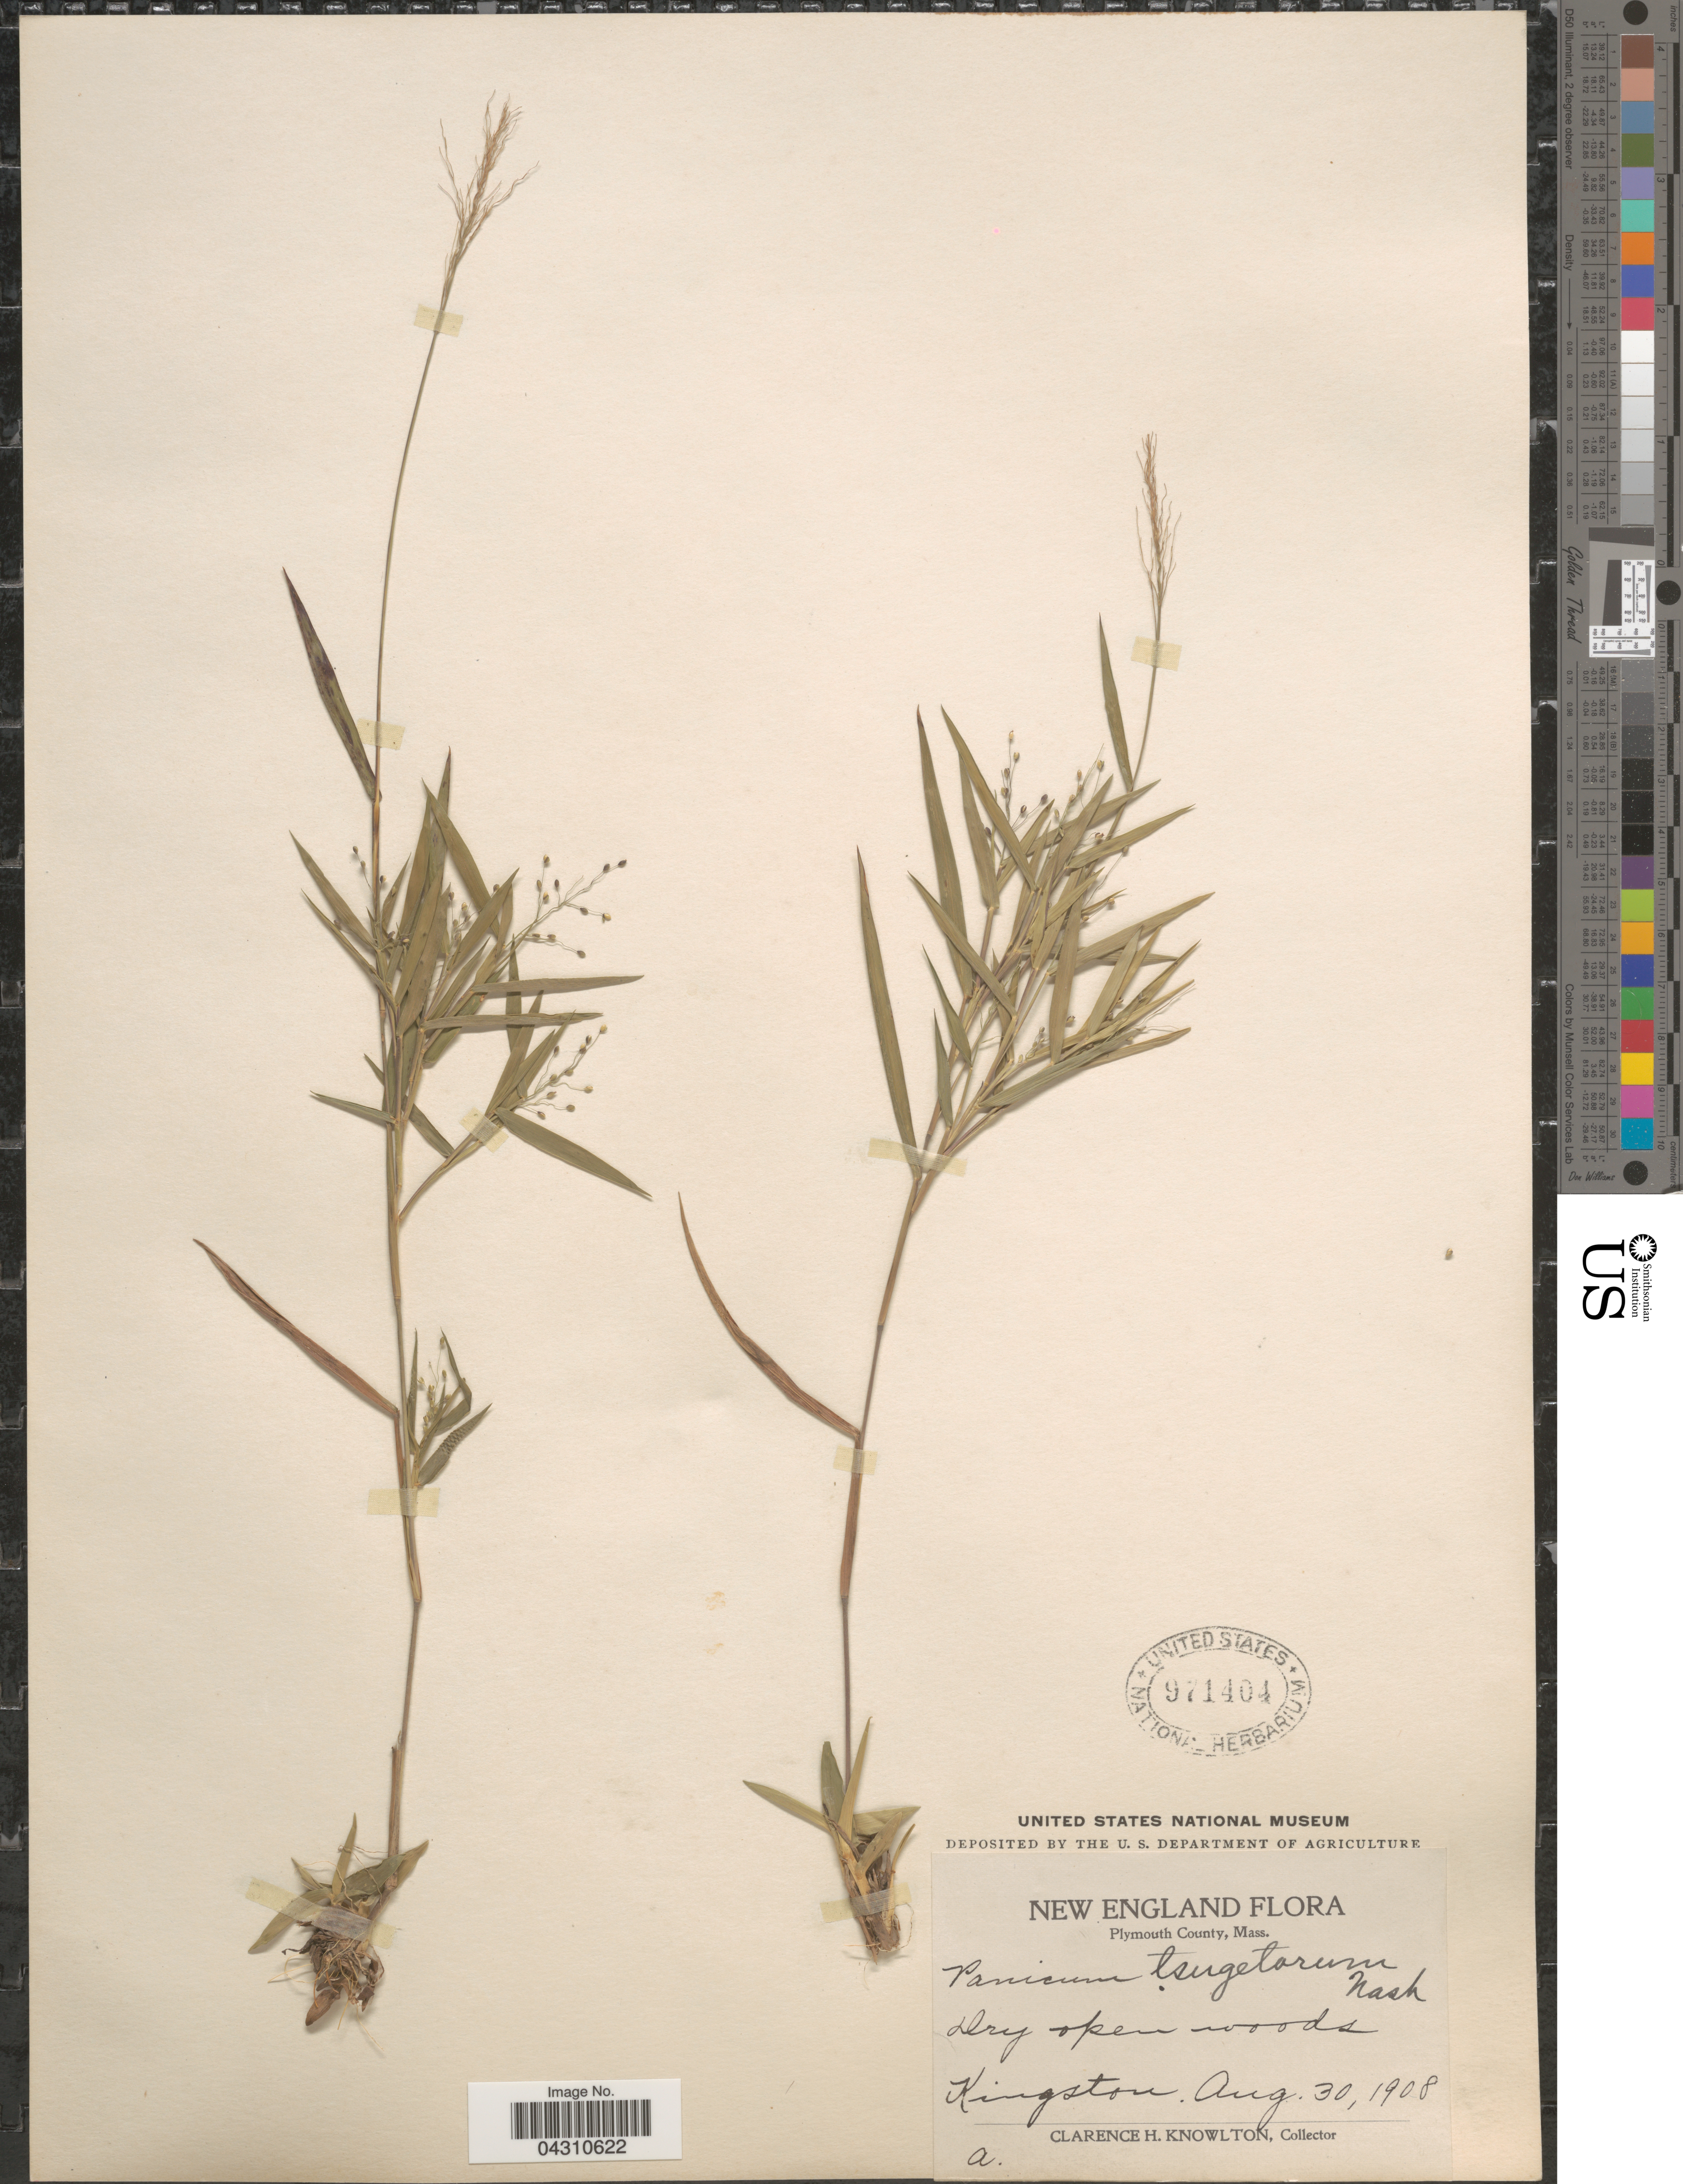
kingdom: Plantae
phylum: Tracheophyta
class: Liliopsida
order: Poales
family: Poaceae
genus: Dichanthelium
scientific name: Dichanthelium portoricense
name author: (Desv. ex Ham.) B.F. Hansen & Wunderlin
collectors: C. H. Knowlton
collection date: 1908-08-30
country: United States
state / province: Massachusetts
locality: New England. Plymouth County. Dry open woods. Kingston.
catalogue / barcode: US 971404